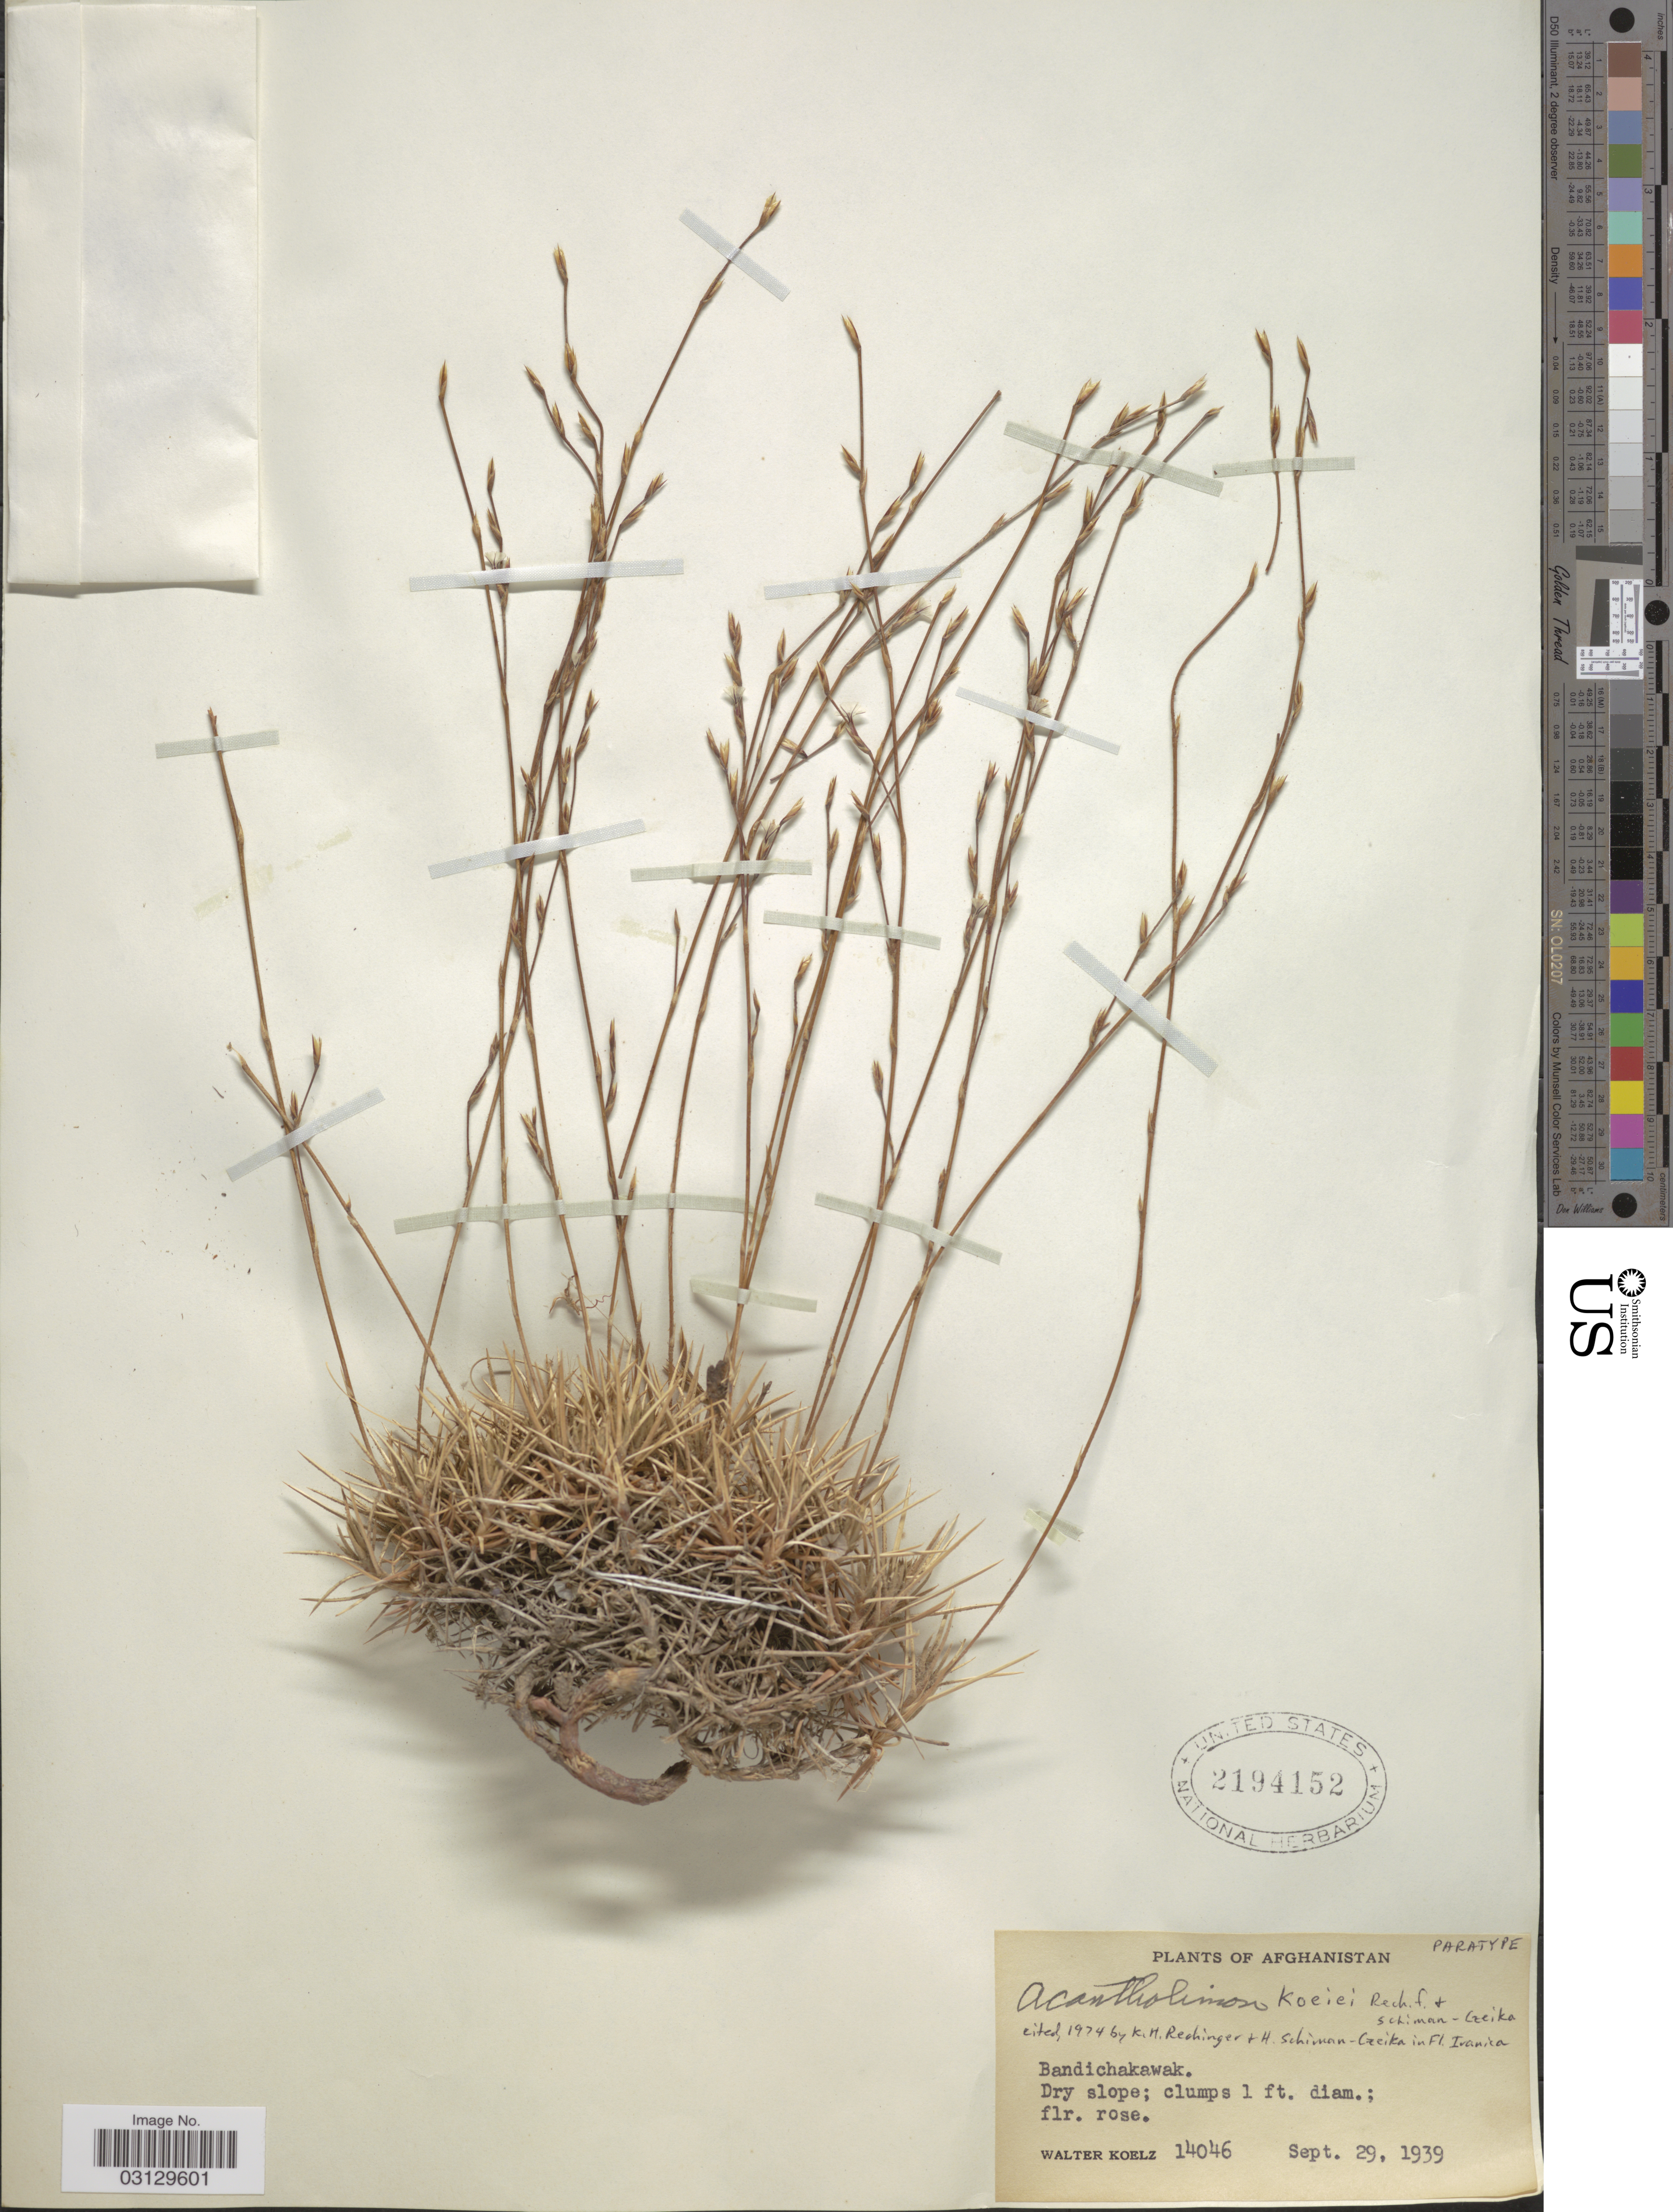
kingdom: Plantae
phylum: Tracheophyta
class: Magnoliopsida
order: Caryophyllales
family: Plumbaginaceae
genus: Acantholimon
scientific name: Acantholimon koeiei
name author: Rech. f. & Schiman-Czeika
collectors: W. N. Koelz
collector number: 14046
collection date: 1939-09-29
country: Afghanistan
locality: Bandichakawak.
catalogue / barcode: US 2194152